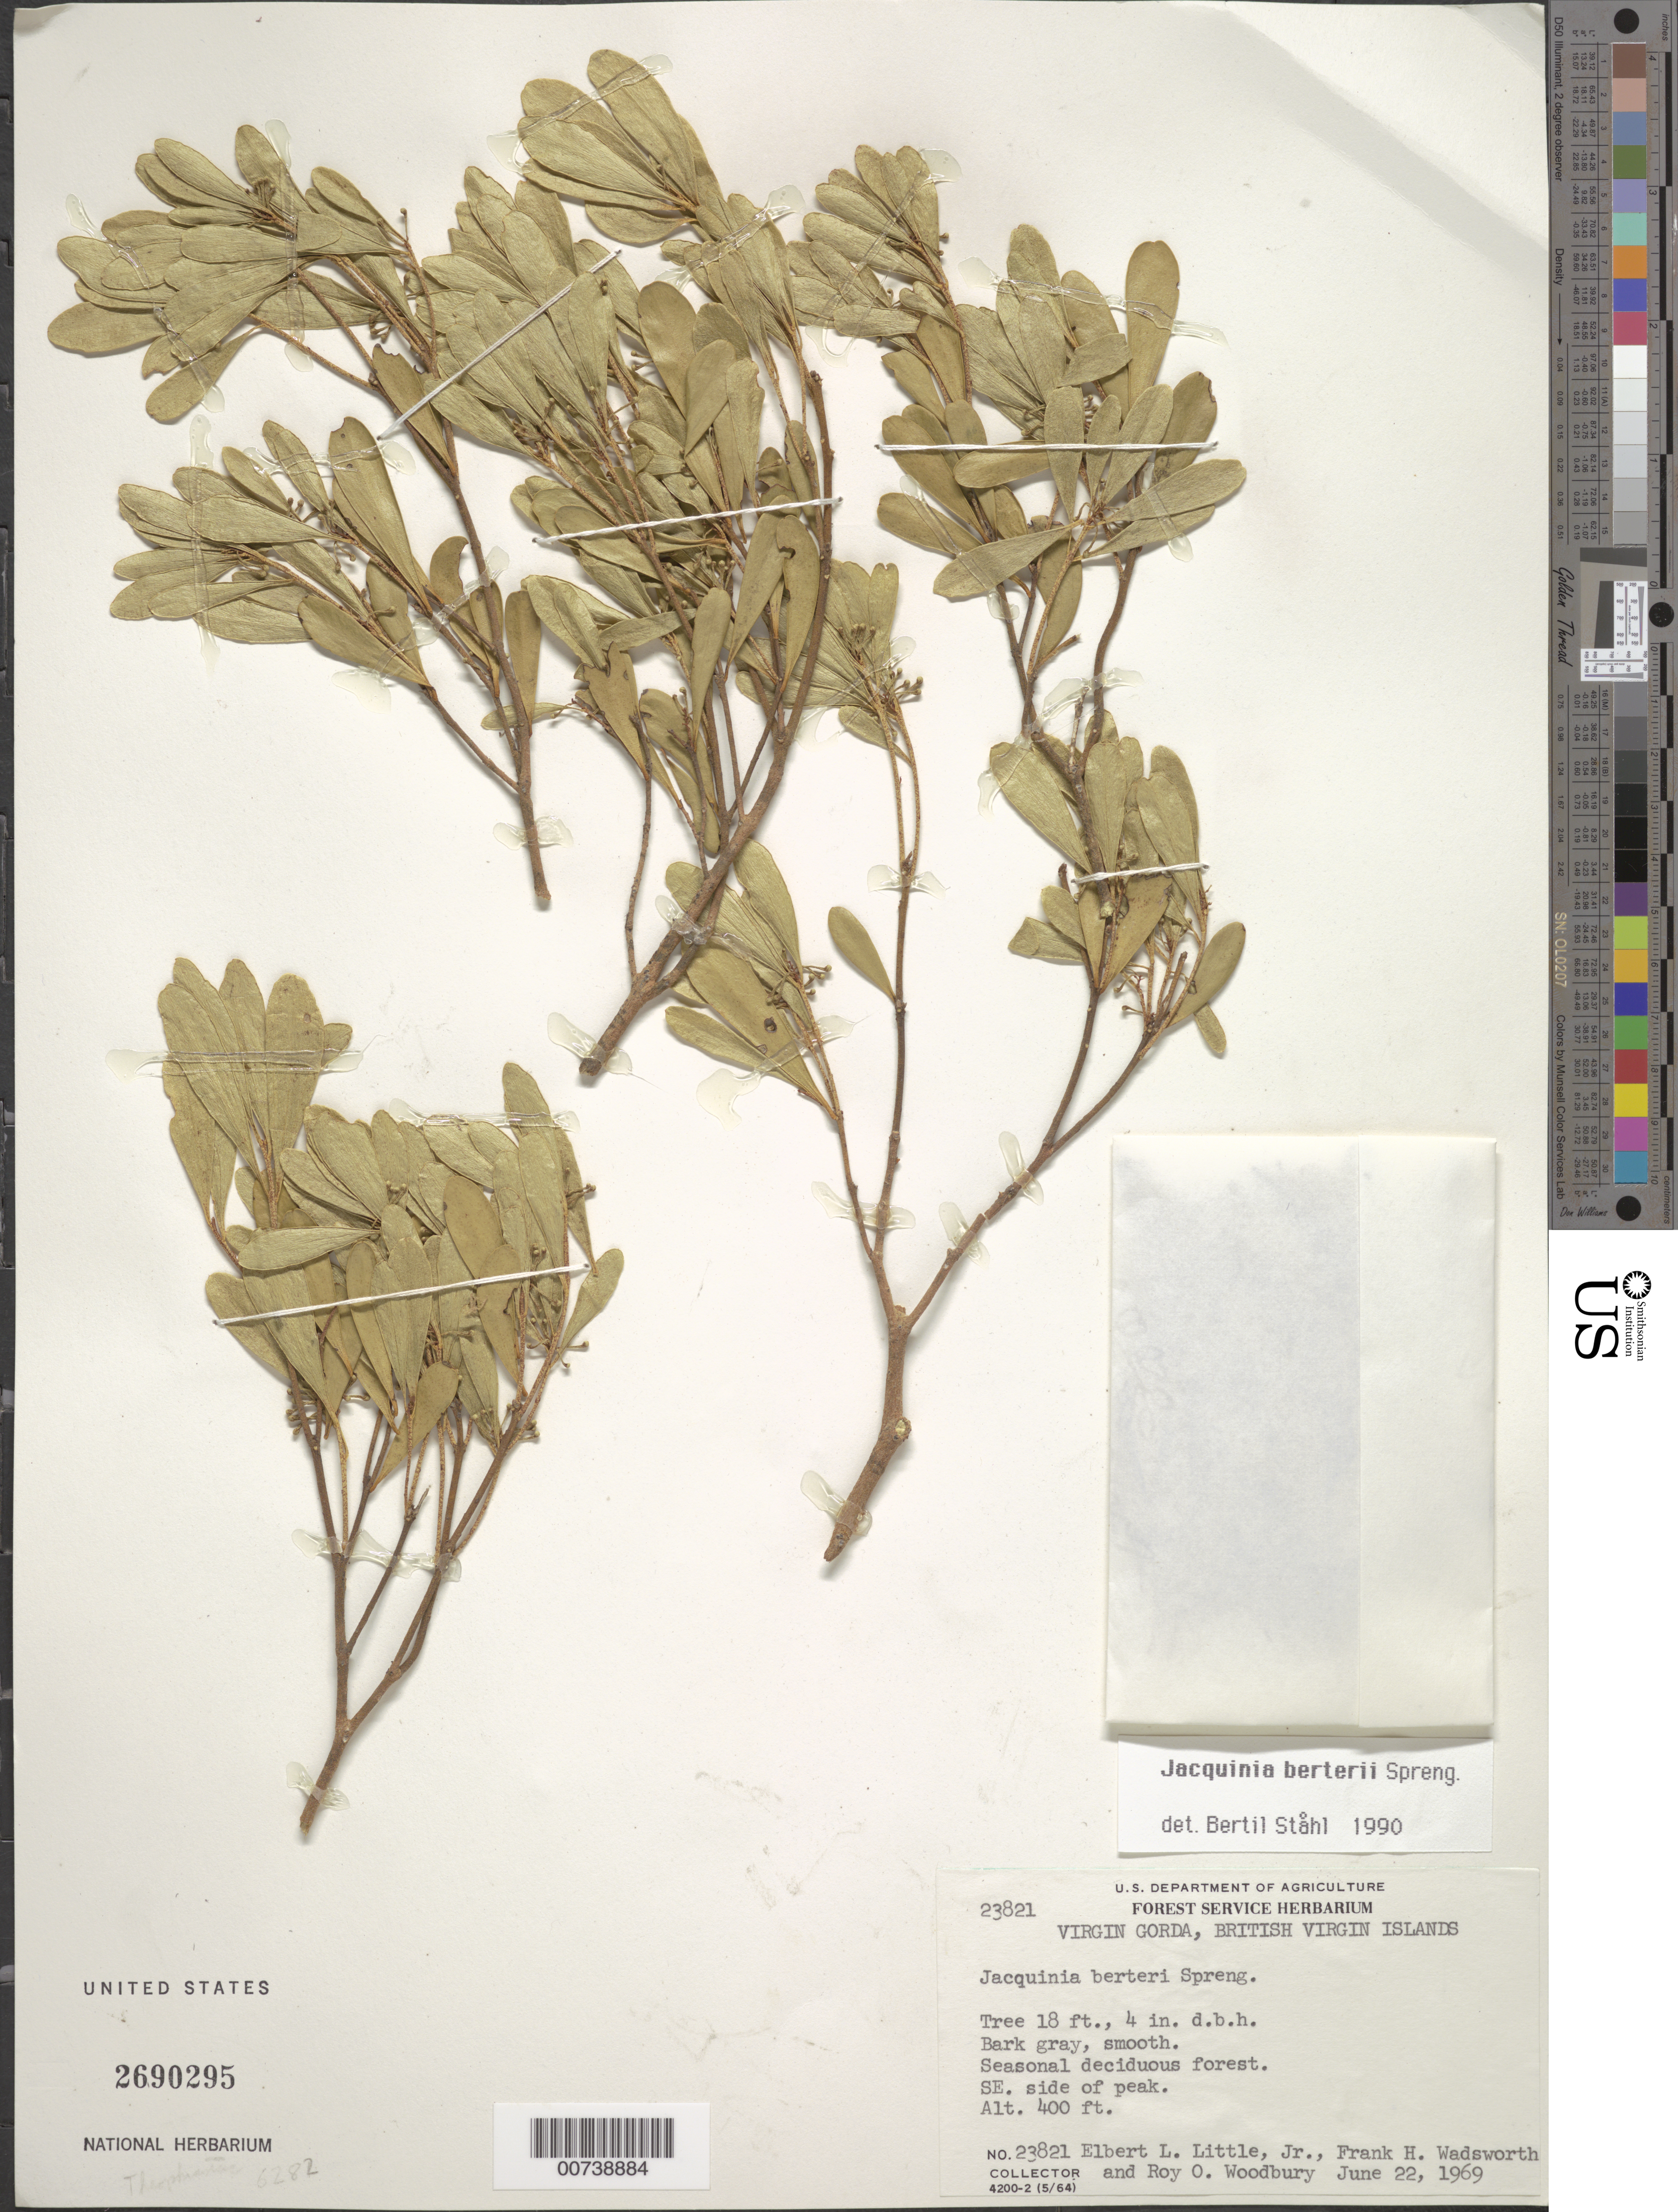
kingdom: Plantae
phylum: Tracheophyta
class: Magnoliopsida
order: Ericales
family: Primulaceae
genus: Jacquinia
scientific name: Jacquinia berteroi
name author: Spreng.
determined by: Ståhl, B.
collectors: E. L. Little, F. Wadsworth & R. O. Woodbury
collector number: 23821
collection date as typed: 22 Jun 1969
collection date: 1969-06-22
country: British Virgin Islands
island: Virgin Gorda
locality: SE side of Peak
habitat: Seasonal deciduous forest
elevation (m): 122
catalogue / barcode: US 2690295